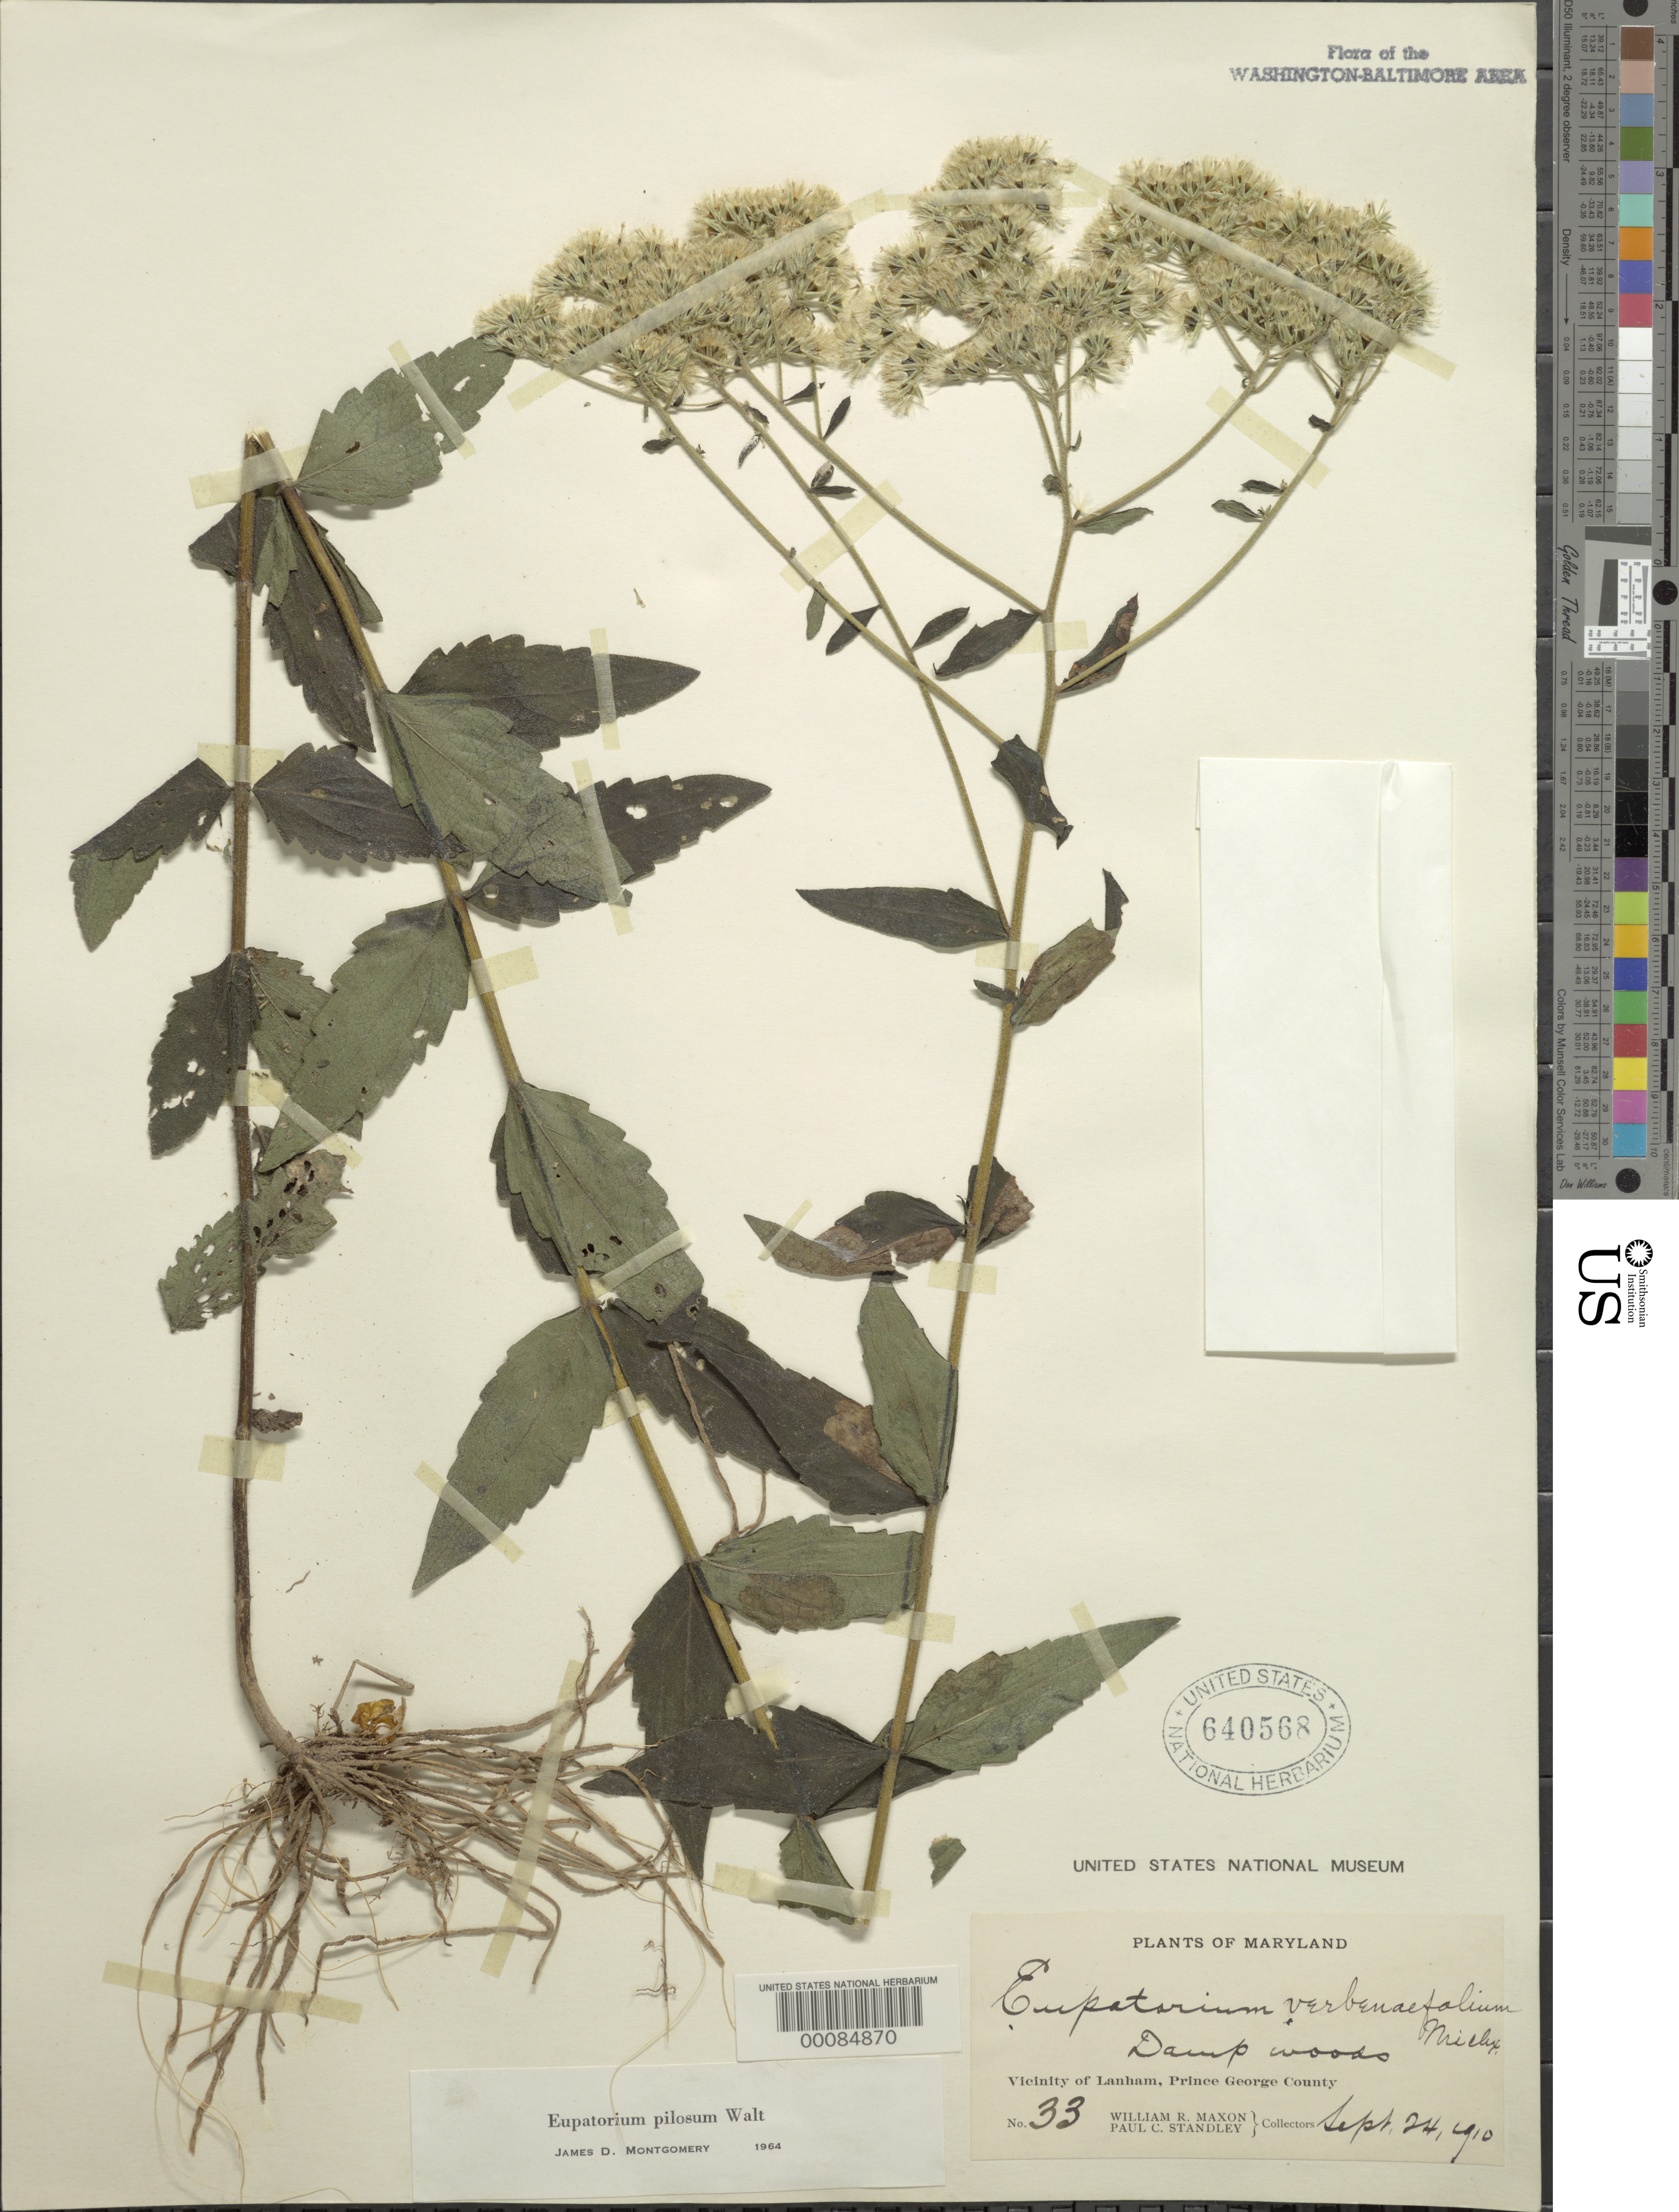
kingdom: Plantae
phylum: Tracheophyta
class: Magnoliopsida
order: Asterales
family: Asteraceae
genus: Eupatorium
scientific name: Eupatorium pilosum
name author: Walter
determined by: Montgomery, J. D.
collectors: W. R. Maxon & P. C. Standley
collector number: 33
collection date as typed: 24 Sep 1910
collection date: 1910-09-24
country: United States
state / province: Maryland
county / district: Prince George's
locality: Lanham vicinity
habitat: Damp wooods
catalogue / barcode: US 640568